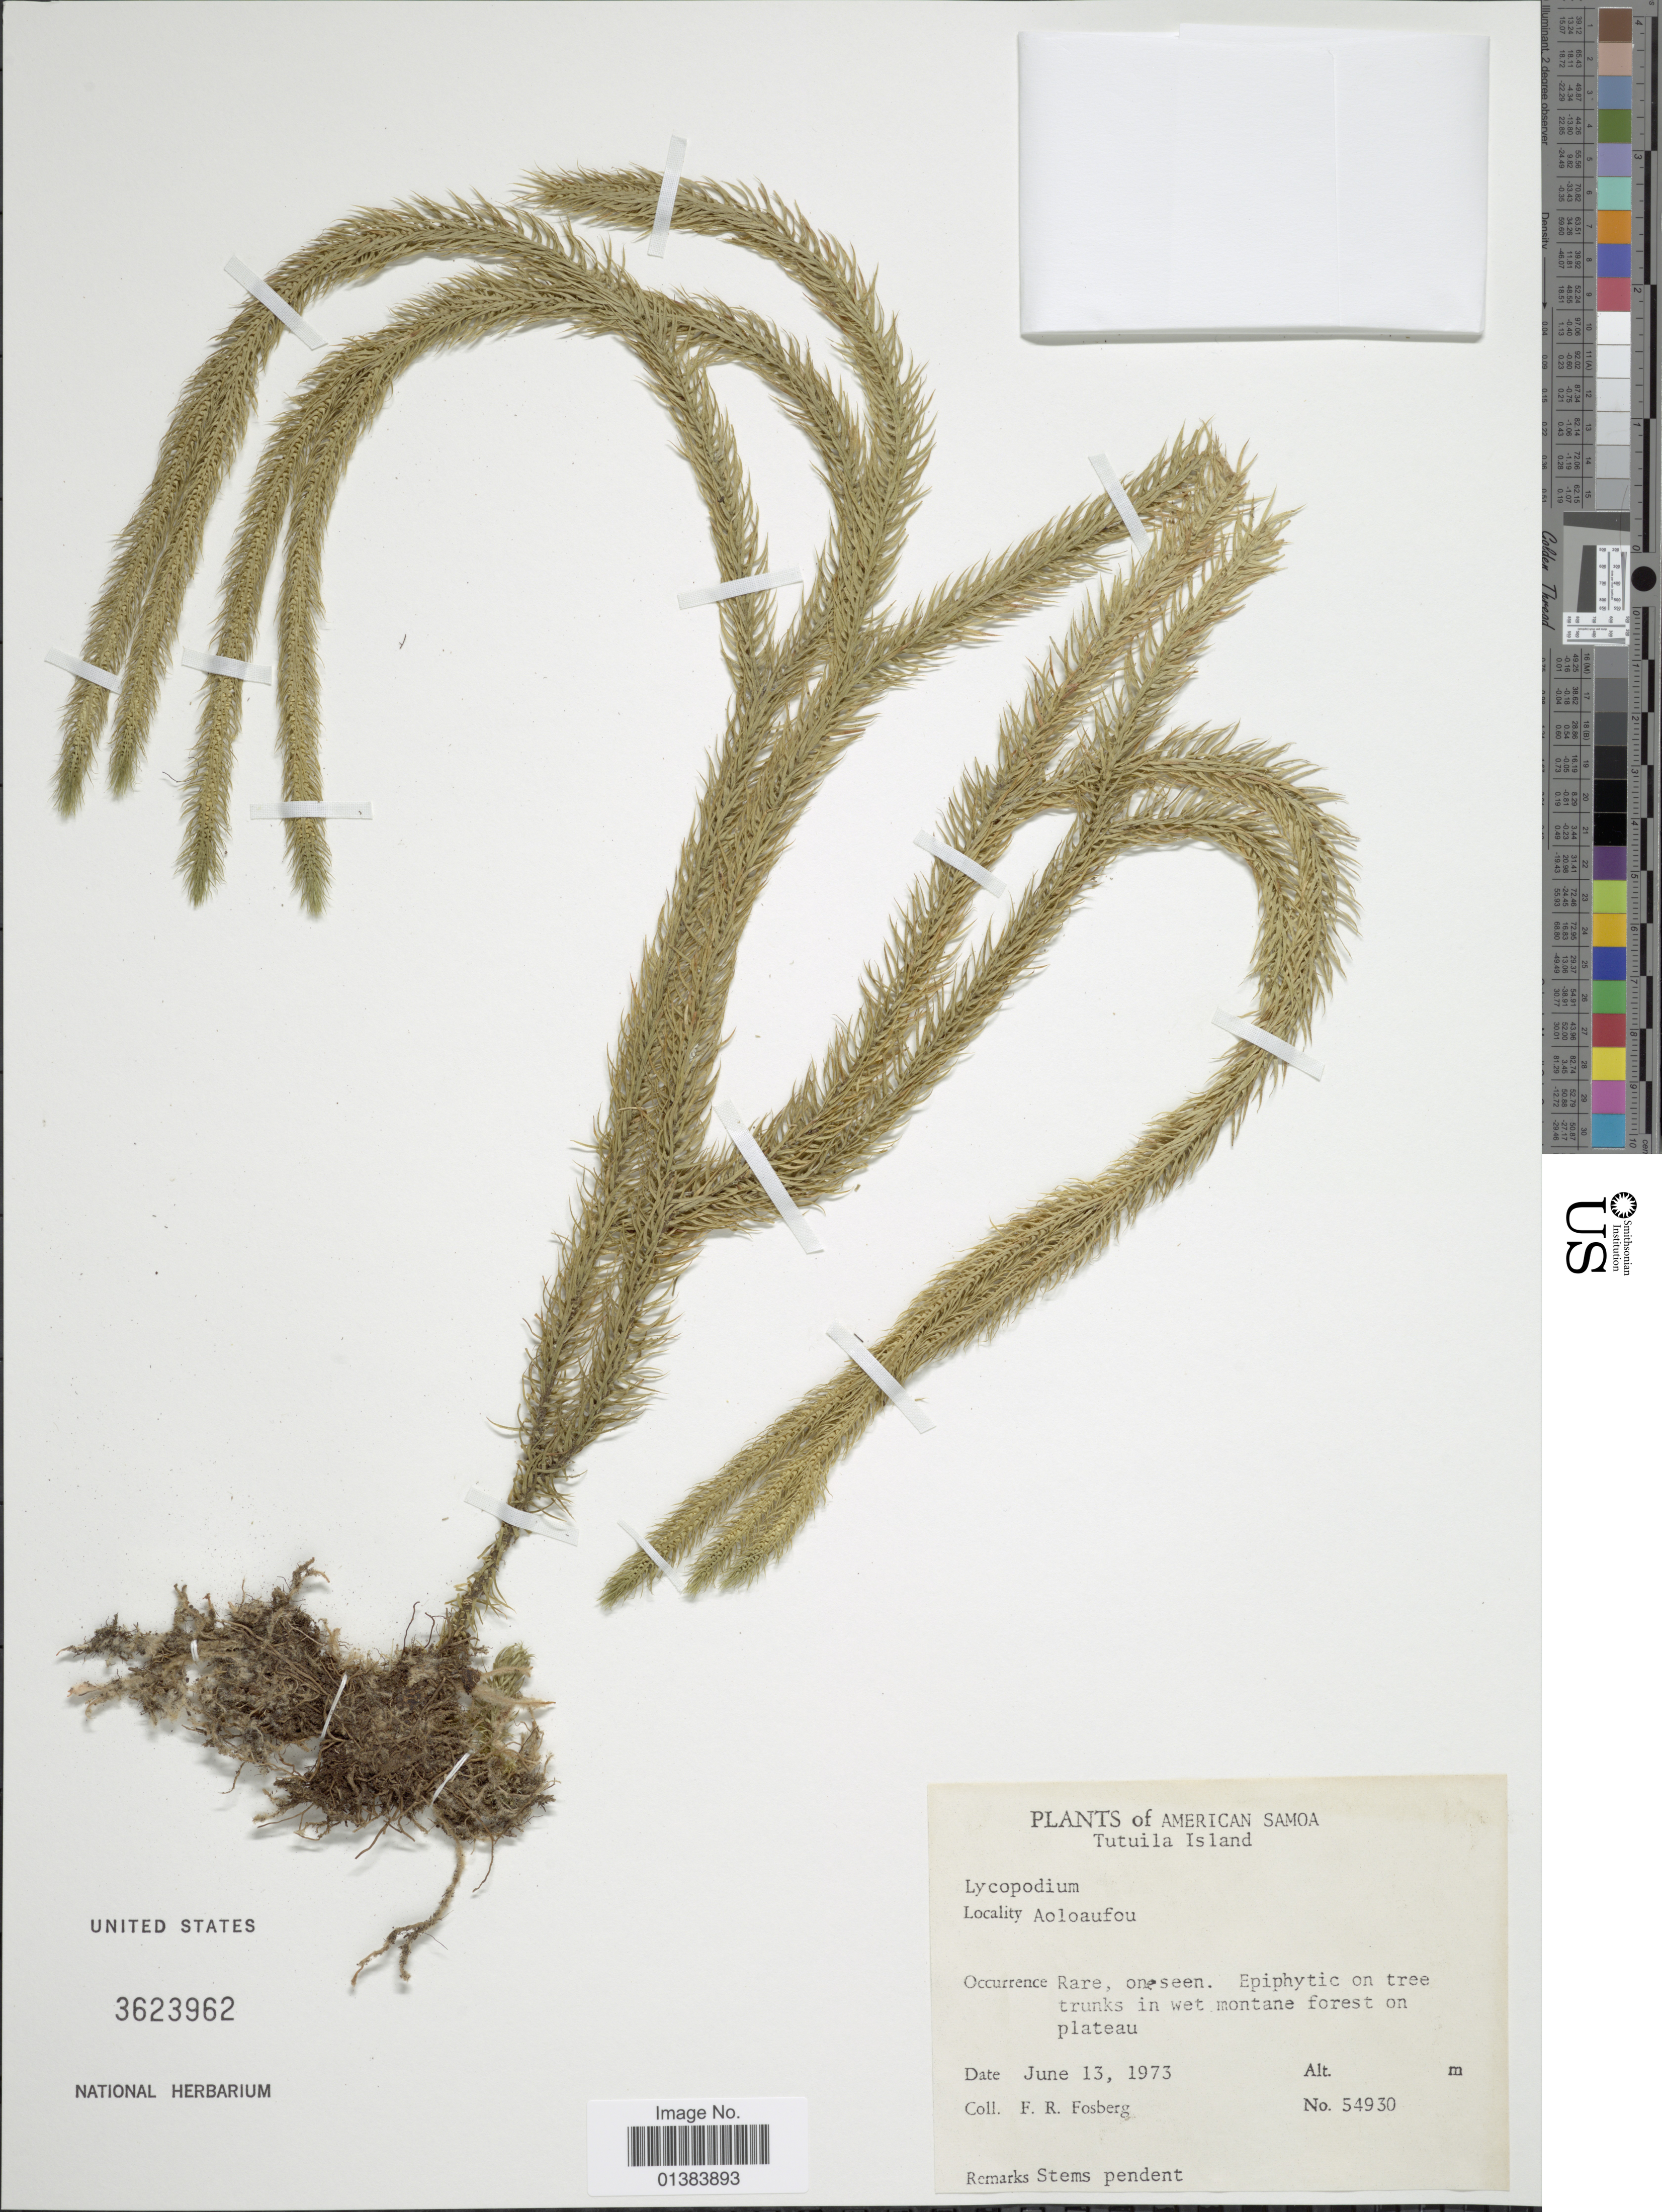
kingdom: Plantae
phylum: Tracheophyta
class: Lycopodiopsida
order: Lycopodiales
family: Lycopodiaceae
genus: Phlegmariurus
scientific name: Phlegmariurus squarrosus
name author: (G. Forst.) Á. Löve & D. Löve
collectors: F. R. Fosberg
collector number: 54930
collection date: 1973-06-13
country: American Samoa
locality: Tutuila Island, Aoloaufou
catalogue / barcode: US 3623962